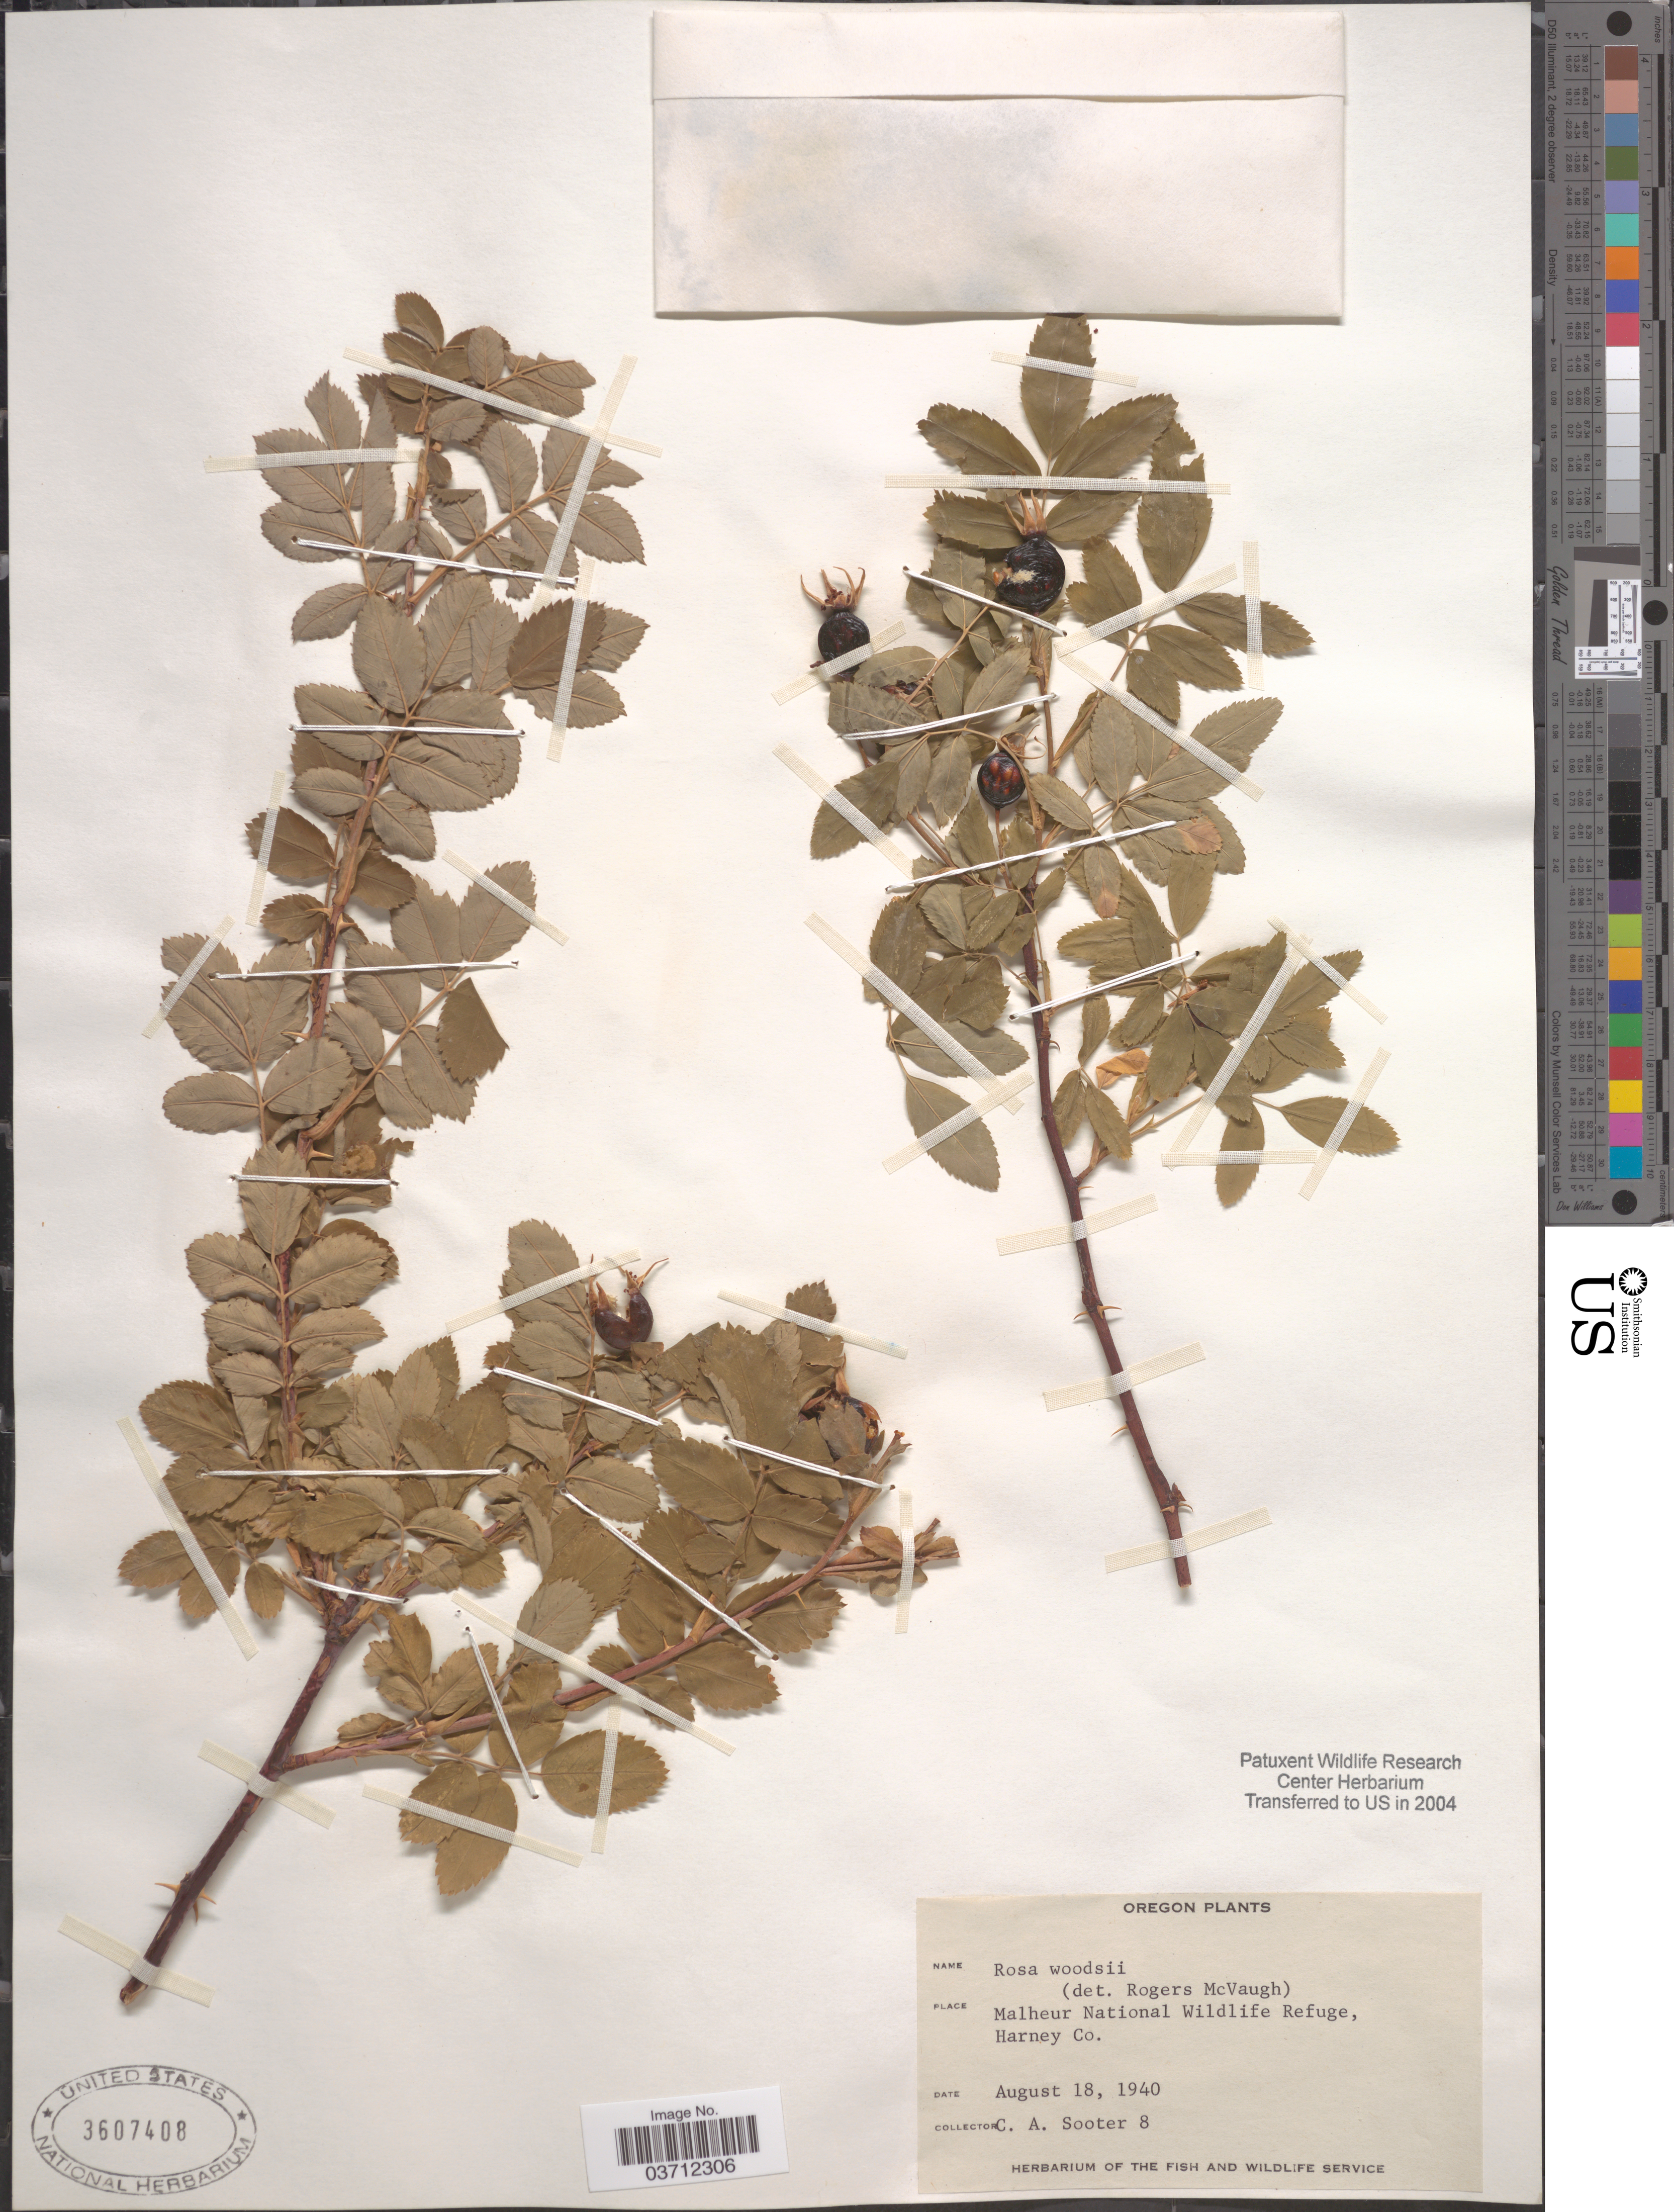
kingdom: Plantae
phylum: Tracheophyta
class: Magnoliopsida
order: Rosales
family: Rosaceae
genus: Rosa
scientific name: Rosa woodsii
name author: Lindl.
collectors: C. Sooter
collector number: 8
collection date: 1940-08-18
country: United States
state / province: Oregon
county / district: Harney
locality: Malheur National Wildlife Refuge, Harney Co.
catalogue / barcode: US 3607408